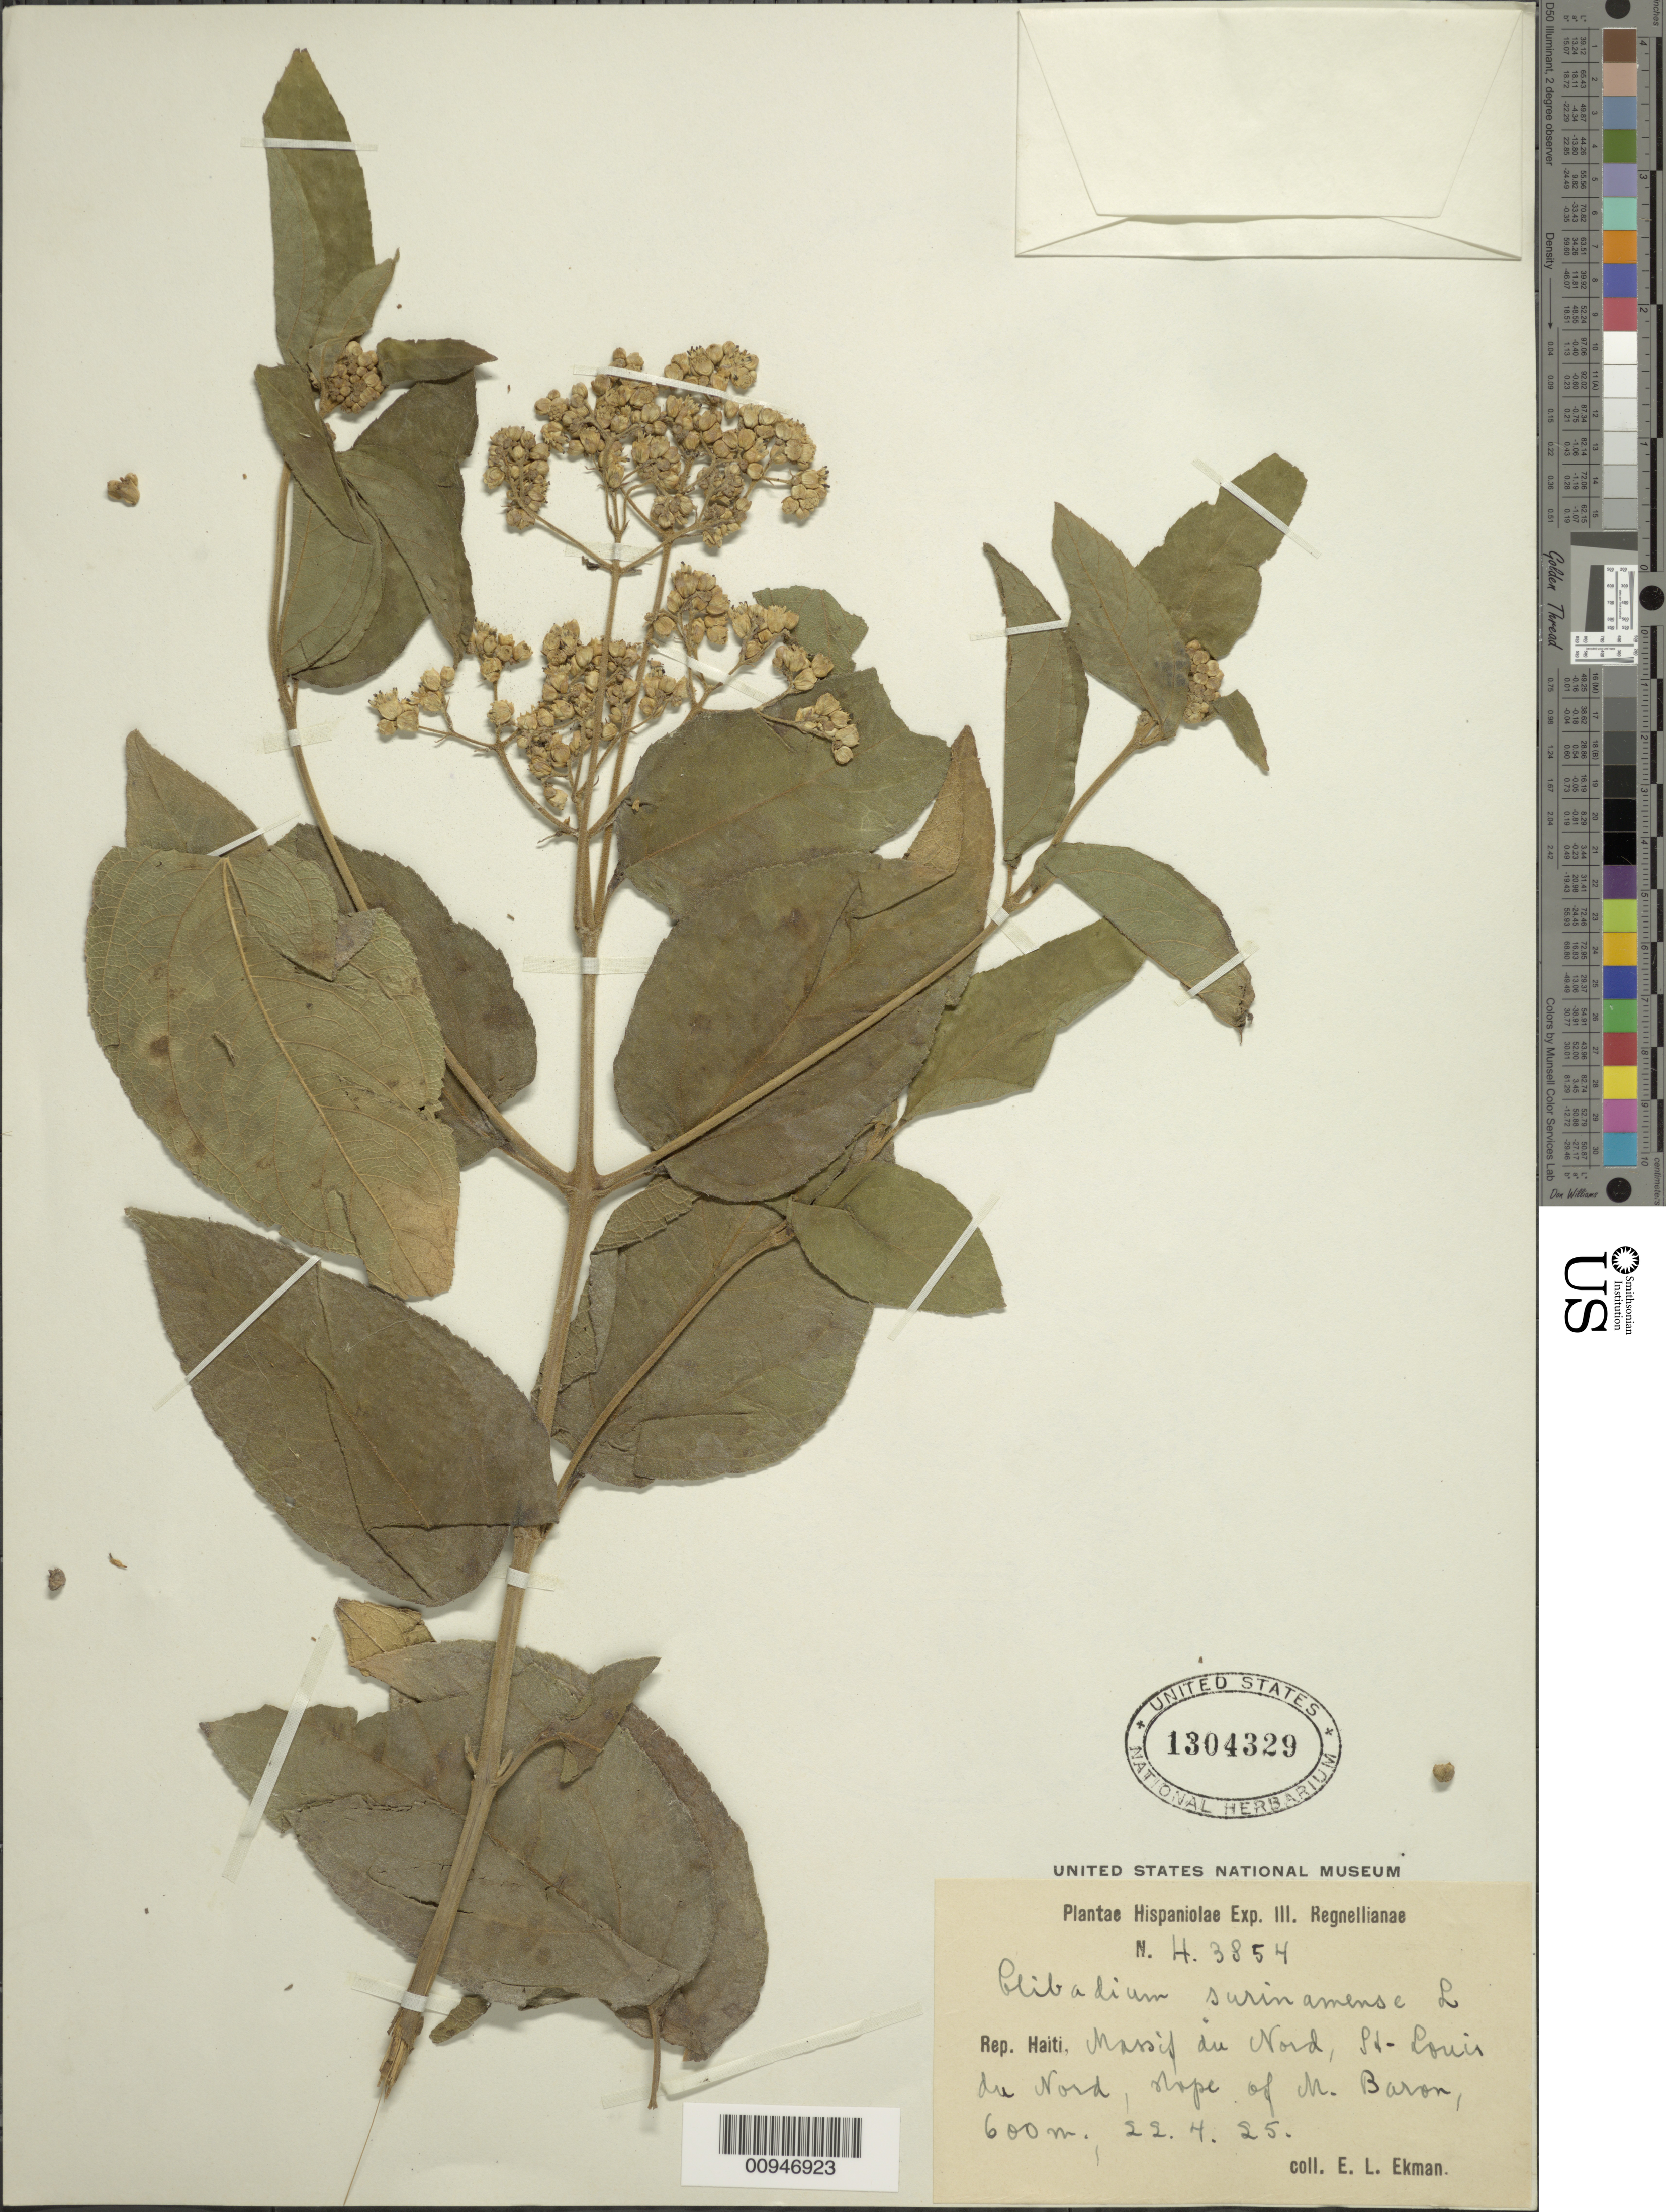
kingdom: Plantae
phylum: Tracheophyta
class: Magnoliopsida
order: Asterales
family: Asteraceae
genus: Clibadium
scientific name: Clibadium surinamense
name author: L.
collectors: E. L. Ekman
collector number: H 3854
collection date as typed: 22 Apr 1925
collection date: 1925-04-22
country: Haiti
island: Hispaniola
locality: Massif du Nord, St. Louis du Nord, slope of M. Baron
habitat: Moutain slope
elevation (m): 600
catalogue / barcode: US 1304329